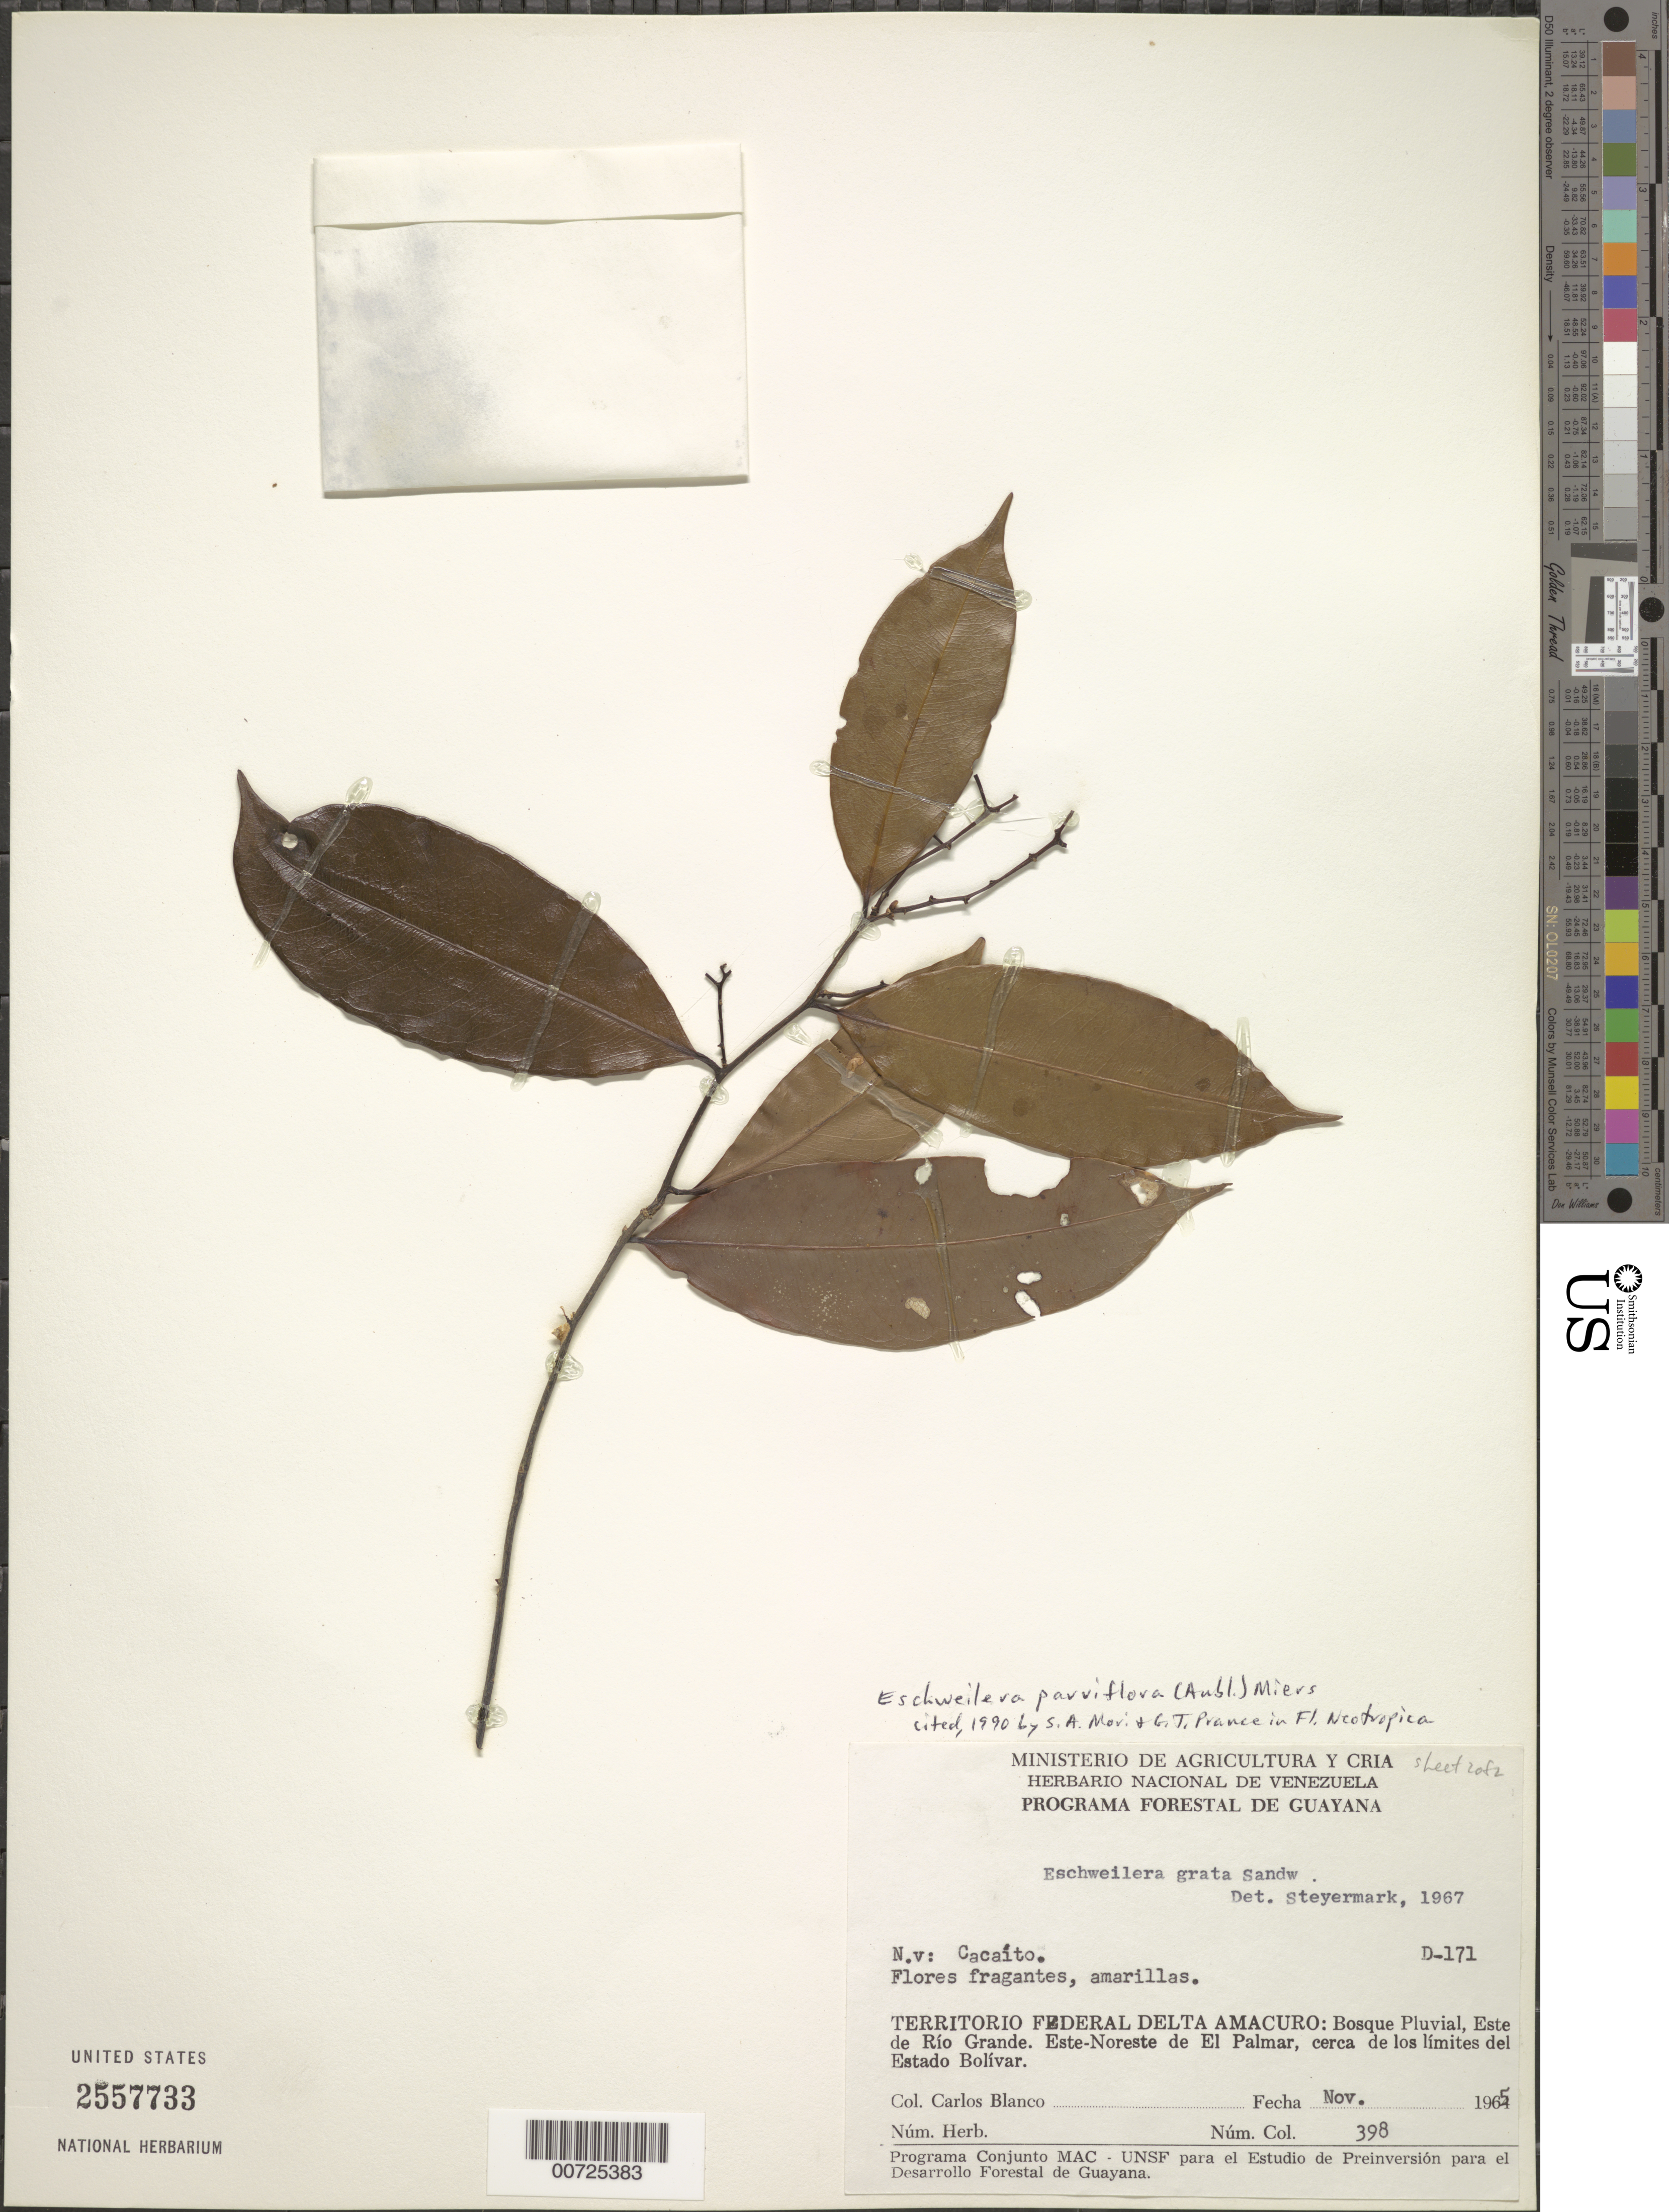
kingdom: Plantae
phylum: Tracheophyta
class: Magnoliopsida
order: Ericales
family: Lecythidaceae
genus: Eschweilera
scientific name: Eschweilera parviflora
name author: (Aubl.) Miers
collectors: C. Blanco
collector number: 398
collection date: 1965-11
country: Venezuela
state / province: Delta Amacuro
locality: Territorio Federal Delta Amacuro: Bosque Pluvial, Este de Río Grande. Este-Noreste de El Palmar, cerca de los límites del Estado Bolívar.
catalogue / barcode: US 2557733